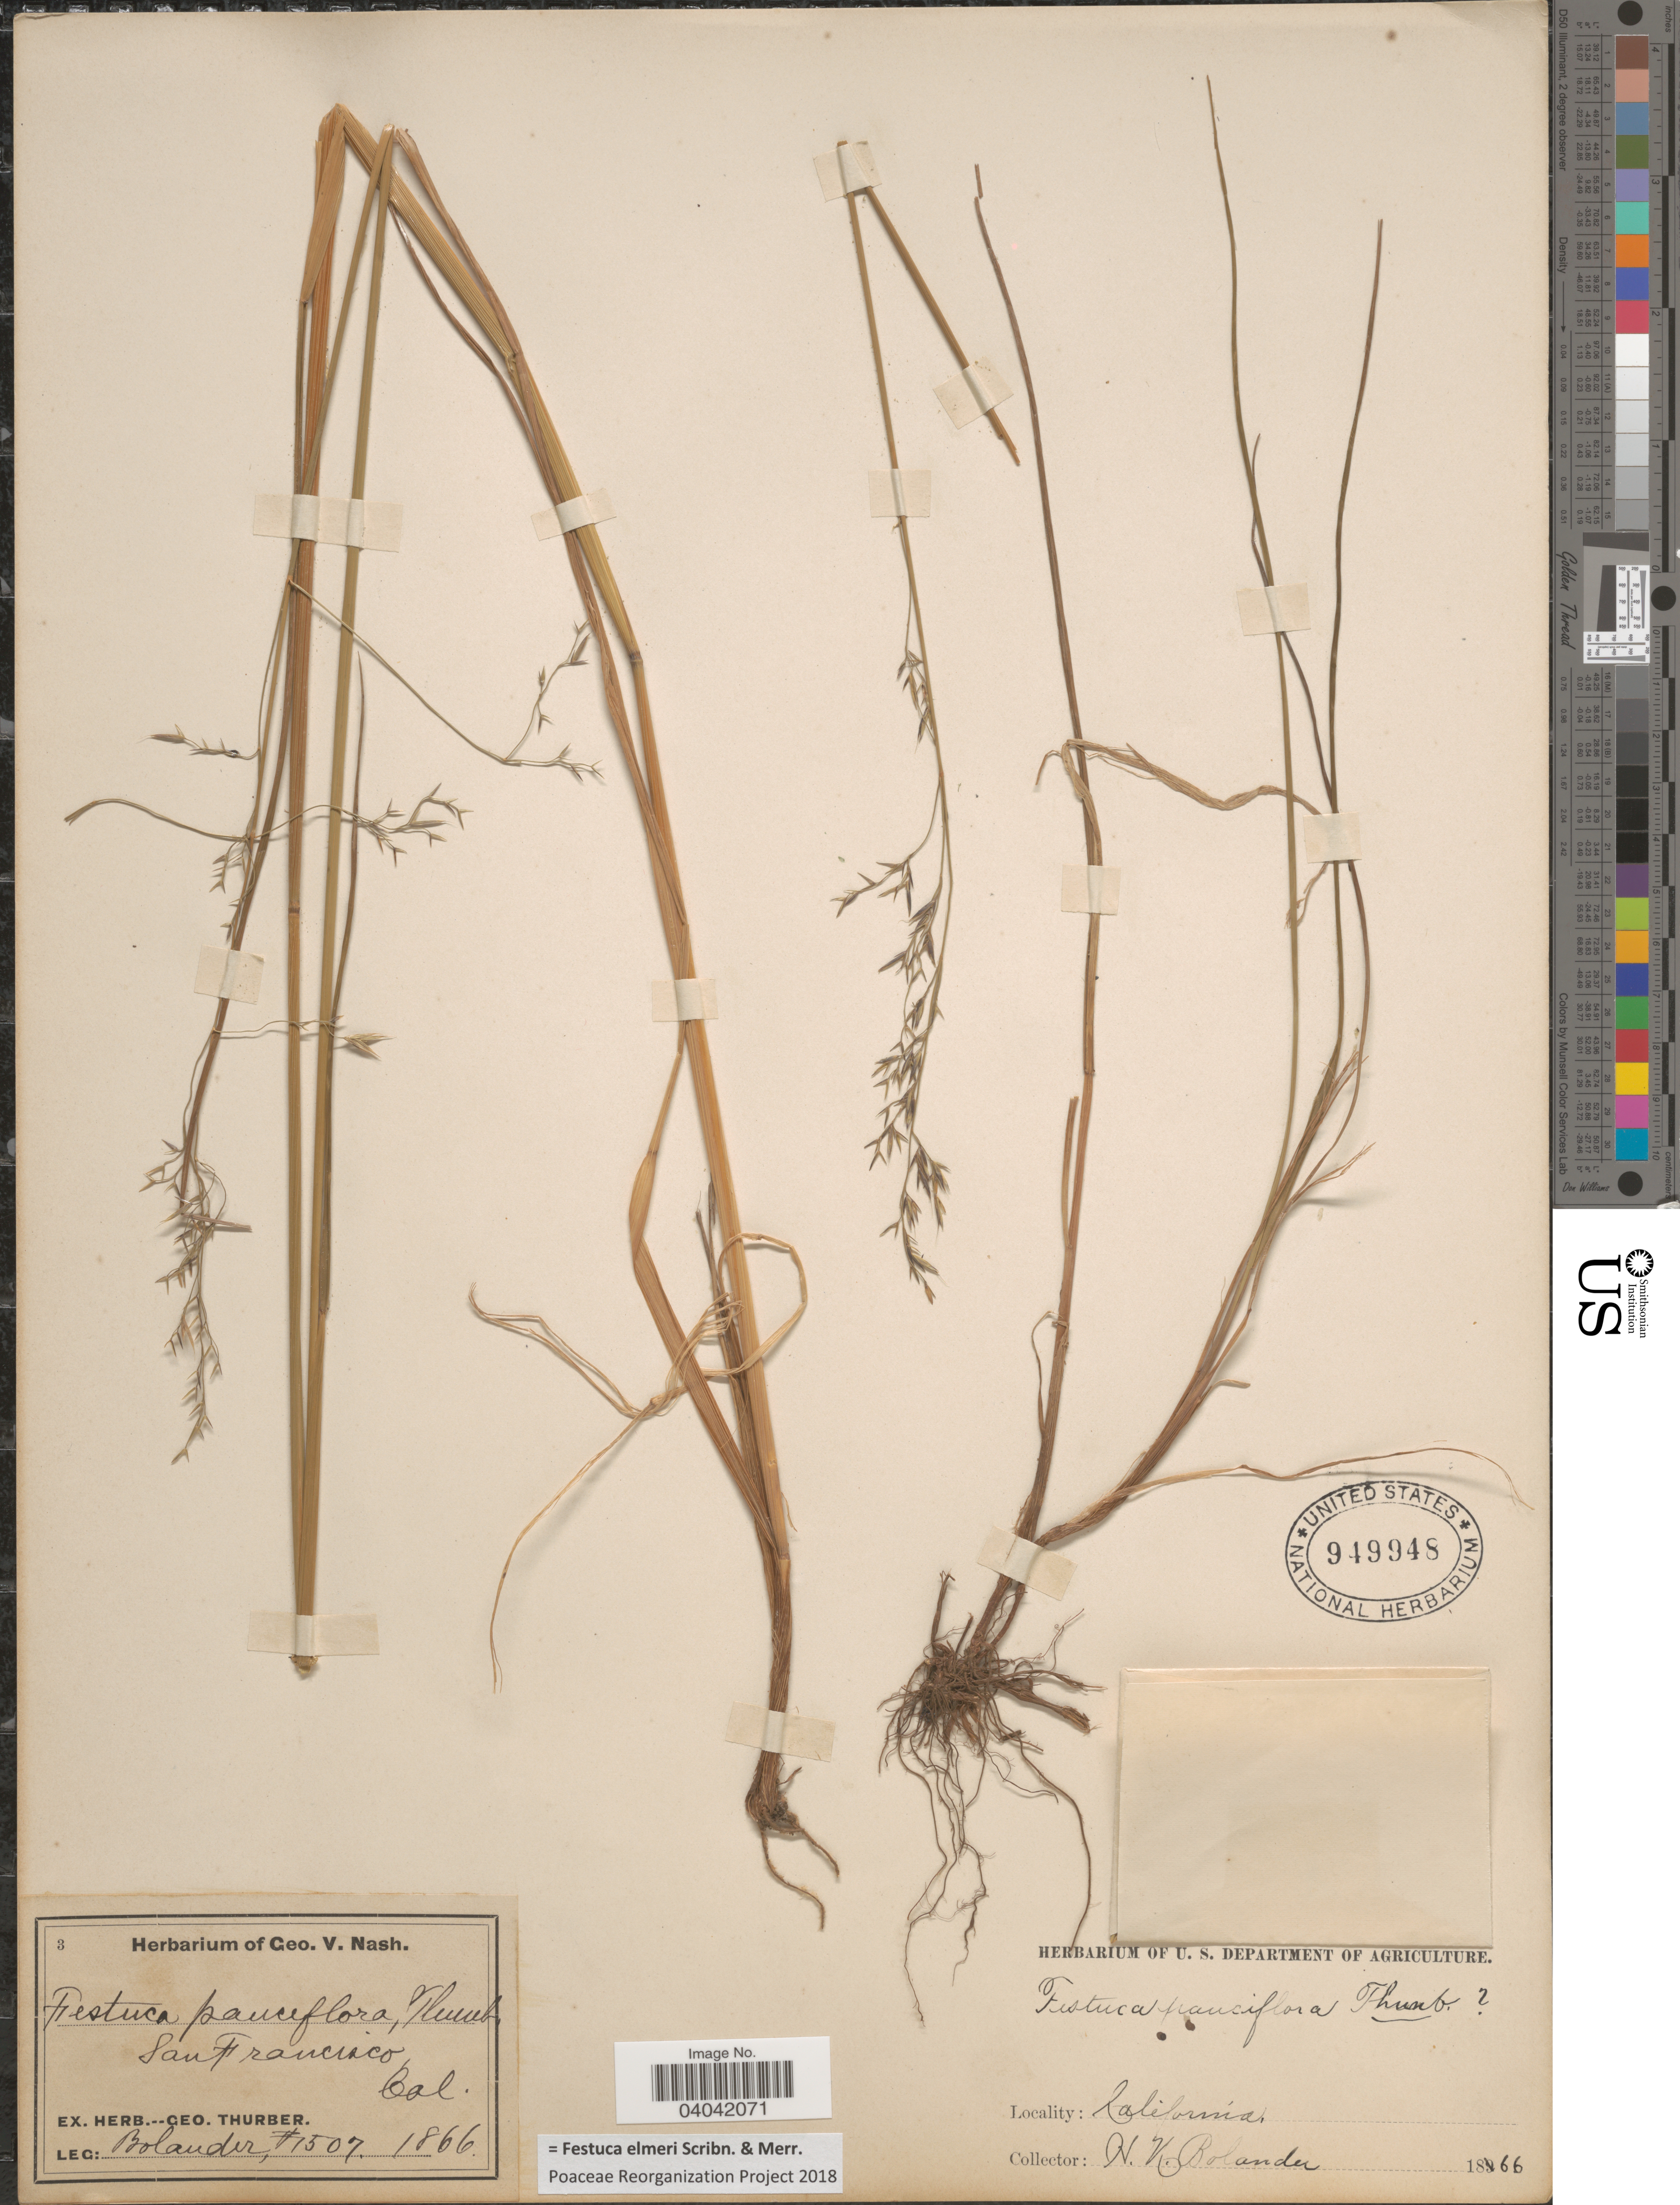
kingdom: Plantae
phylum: Tracheophyta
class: Liliopsida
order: Poales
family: Poaceae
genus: Festuca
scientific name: Festuca elmeri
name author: Scribn. & Merr.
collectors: H. Bolander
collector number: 1507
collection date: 1866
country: United States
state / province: California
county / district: San Francisco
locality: San Francisco.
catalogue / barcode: US 949948